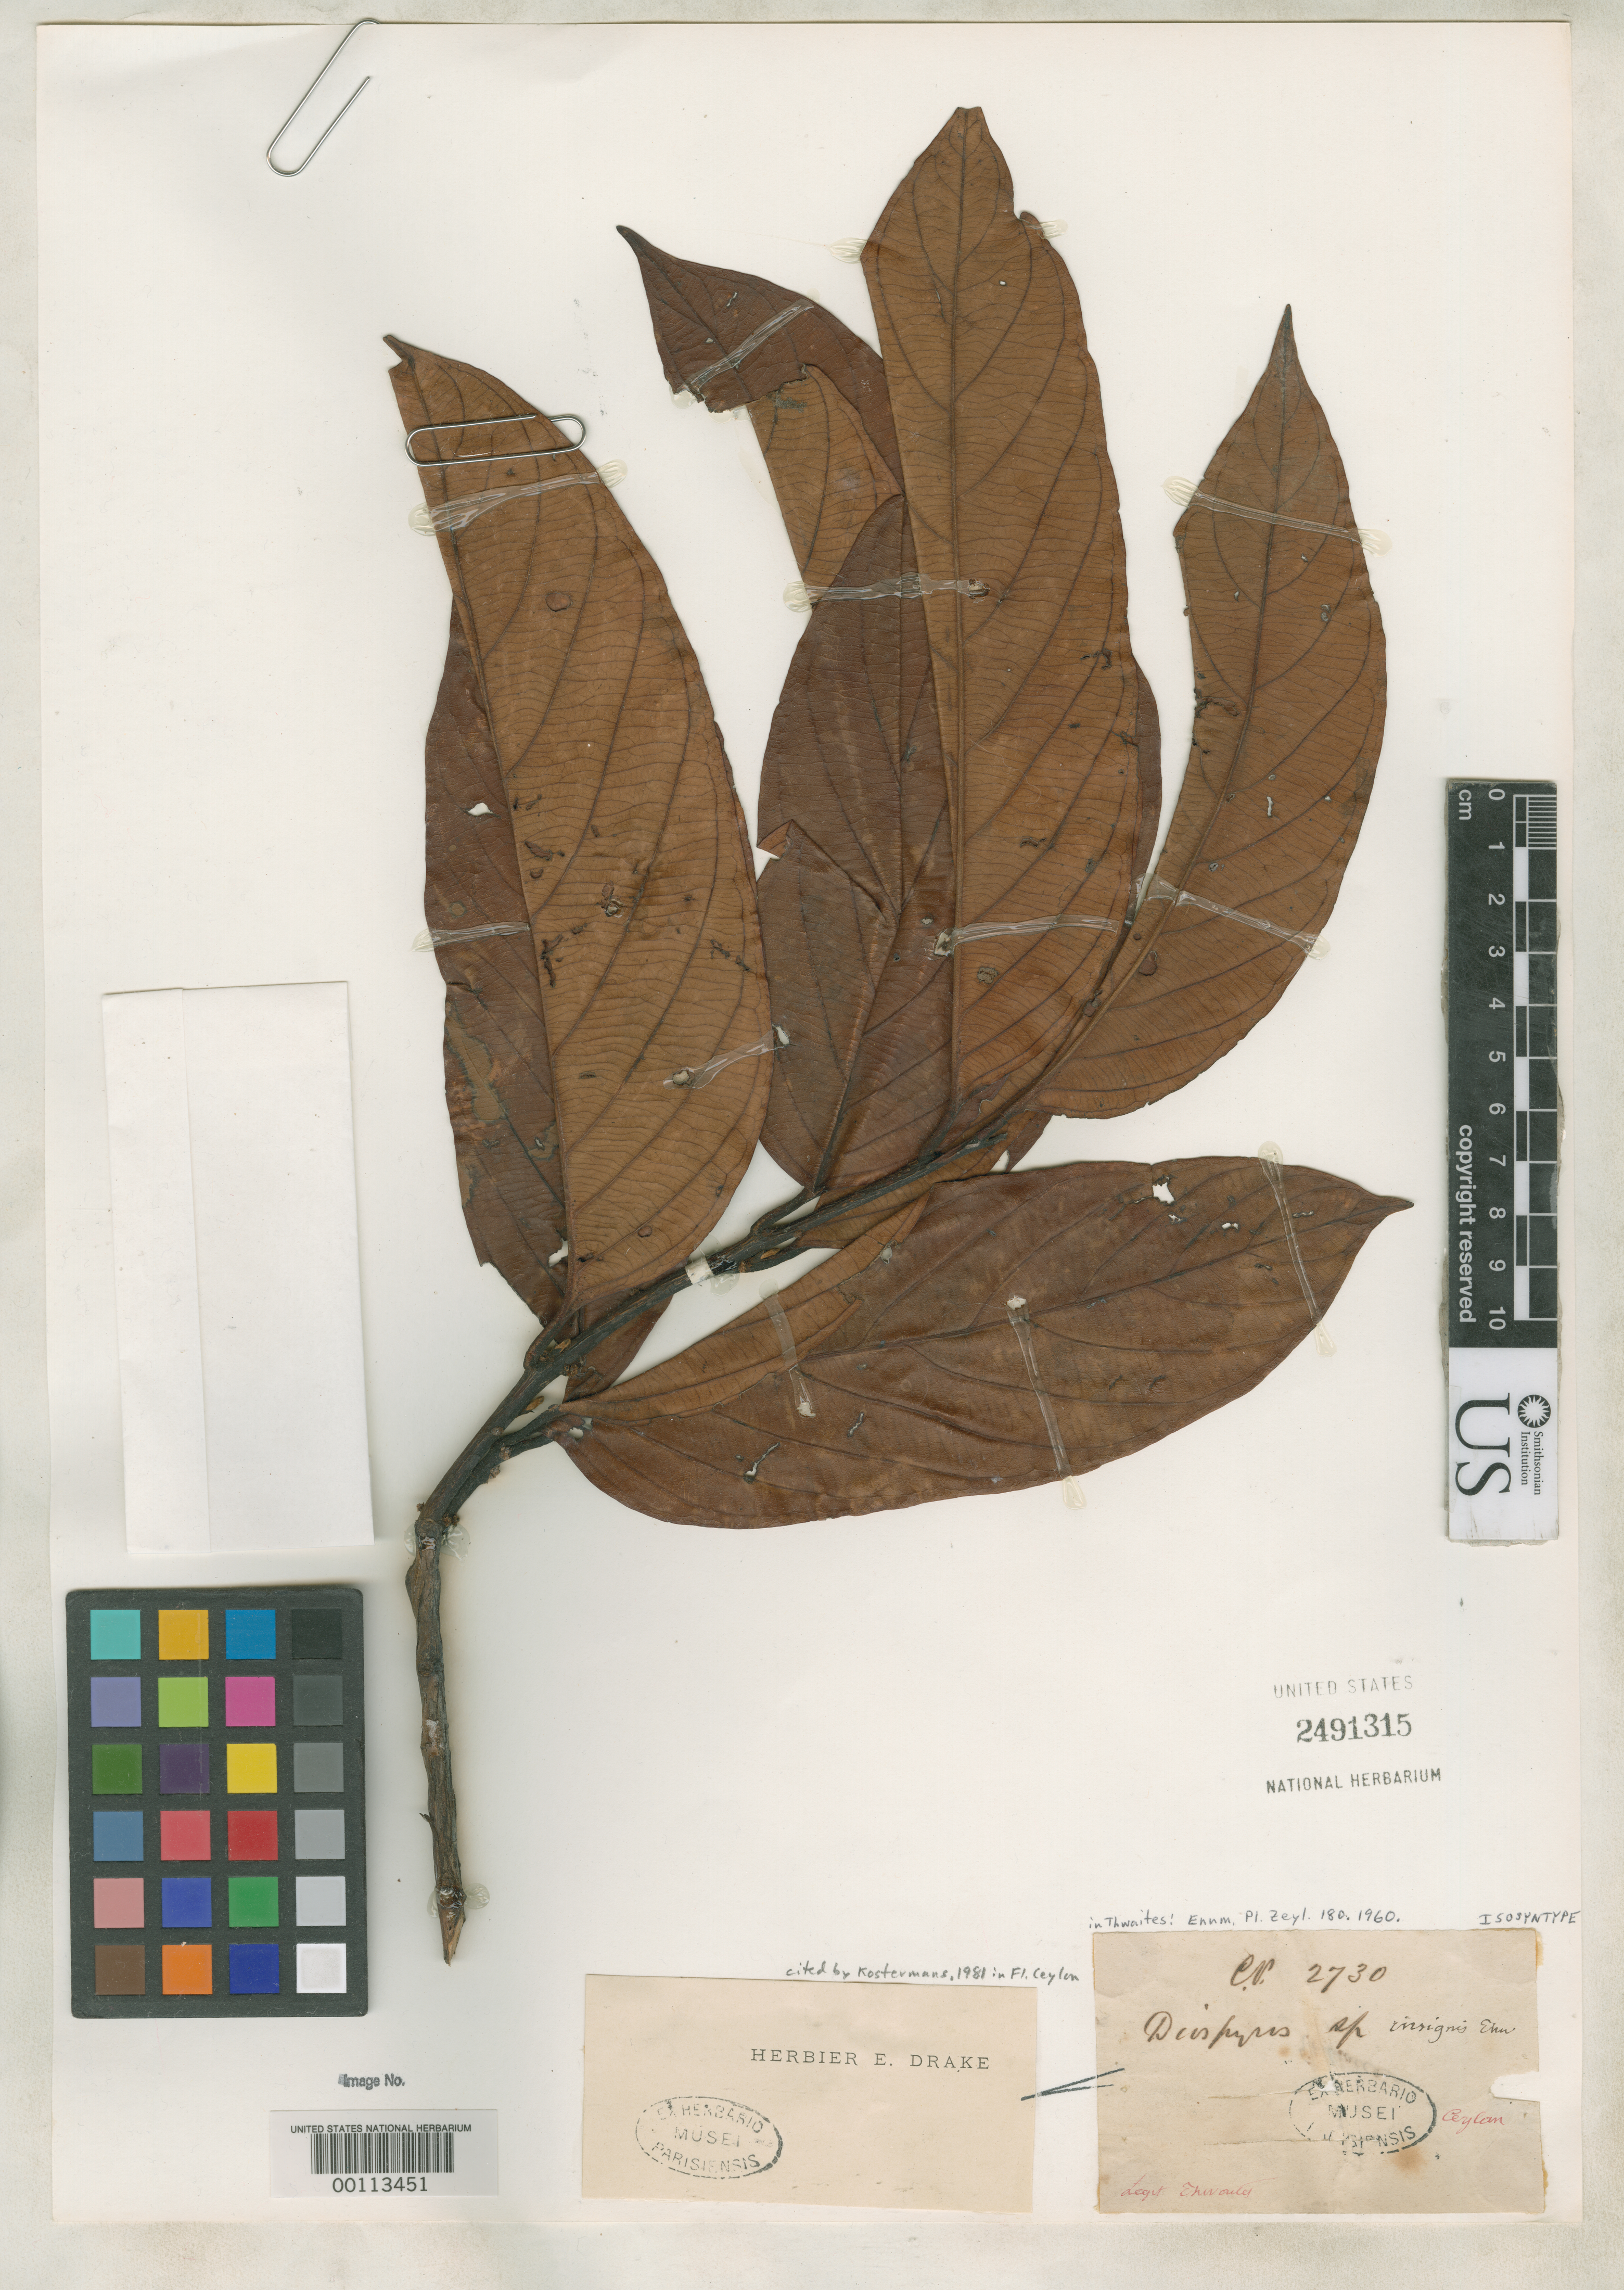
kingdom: Plantae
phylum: Tracheophyta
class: Magnoliopsida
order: Ericales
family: Ebenaceae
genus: Diospyros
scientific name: Diospyros insignis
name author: Thwaites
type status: Isolectotype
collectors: G. H. K. Thwaites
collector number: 2730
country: Sri Lanka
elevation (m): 610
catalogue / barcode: US 2491315